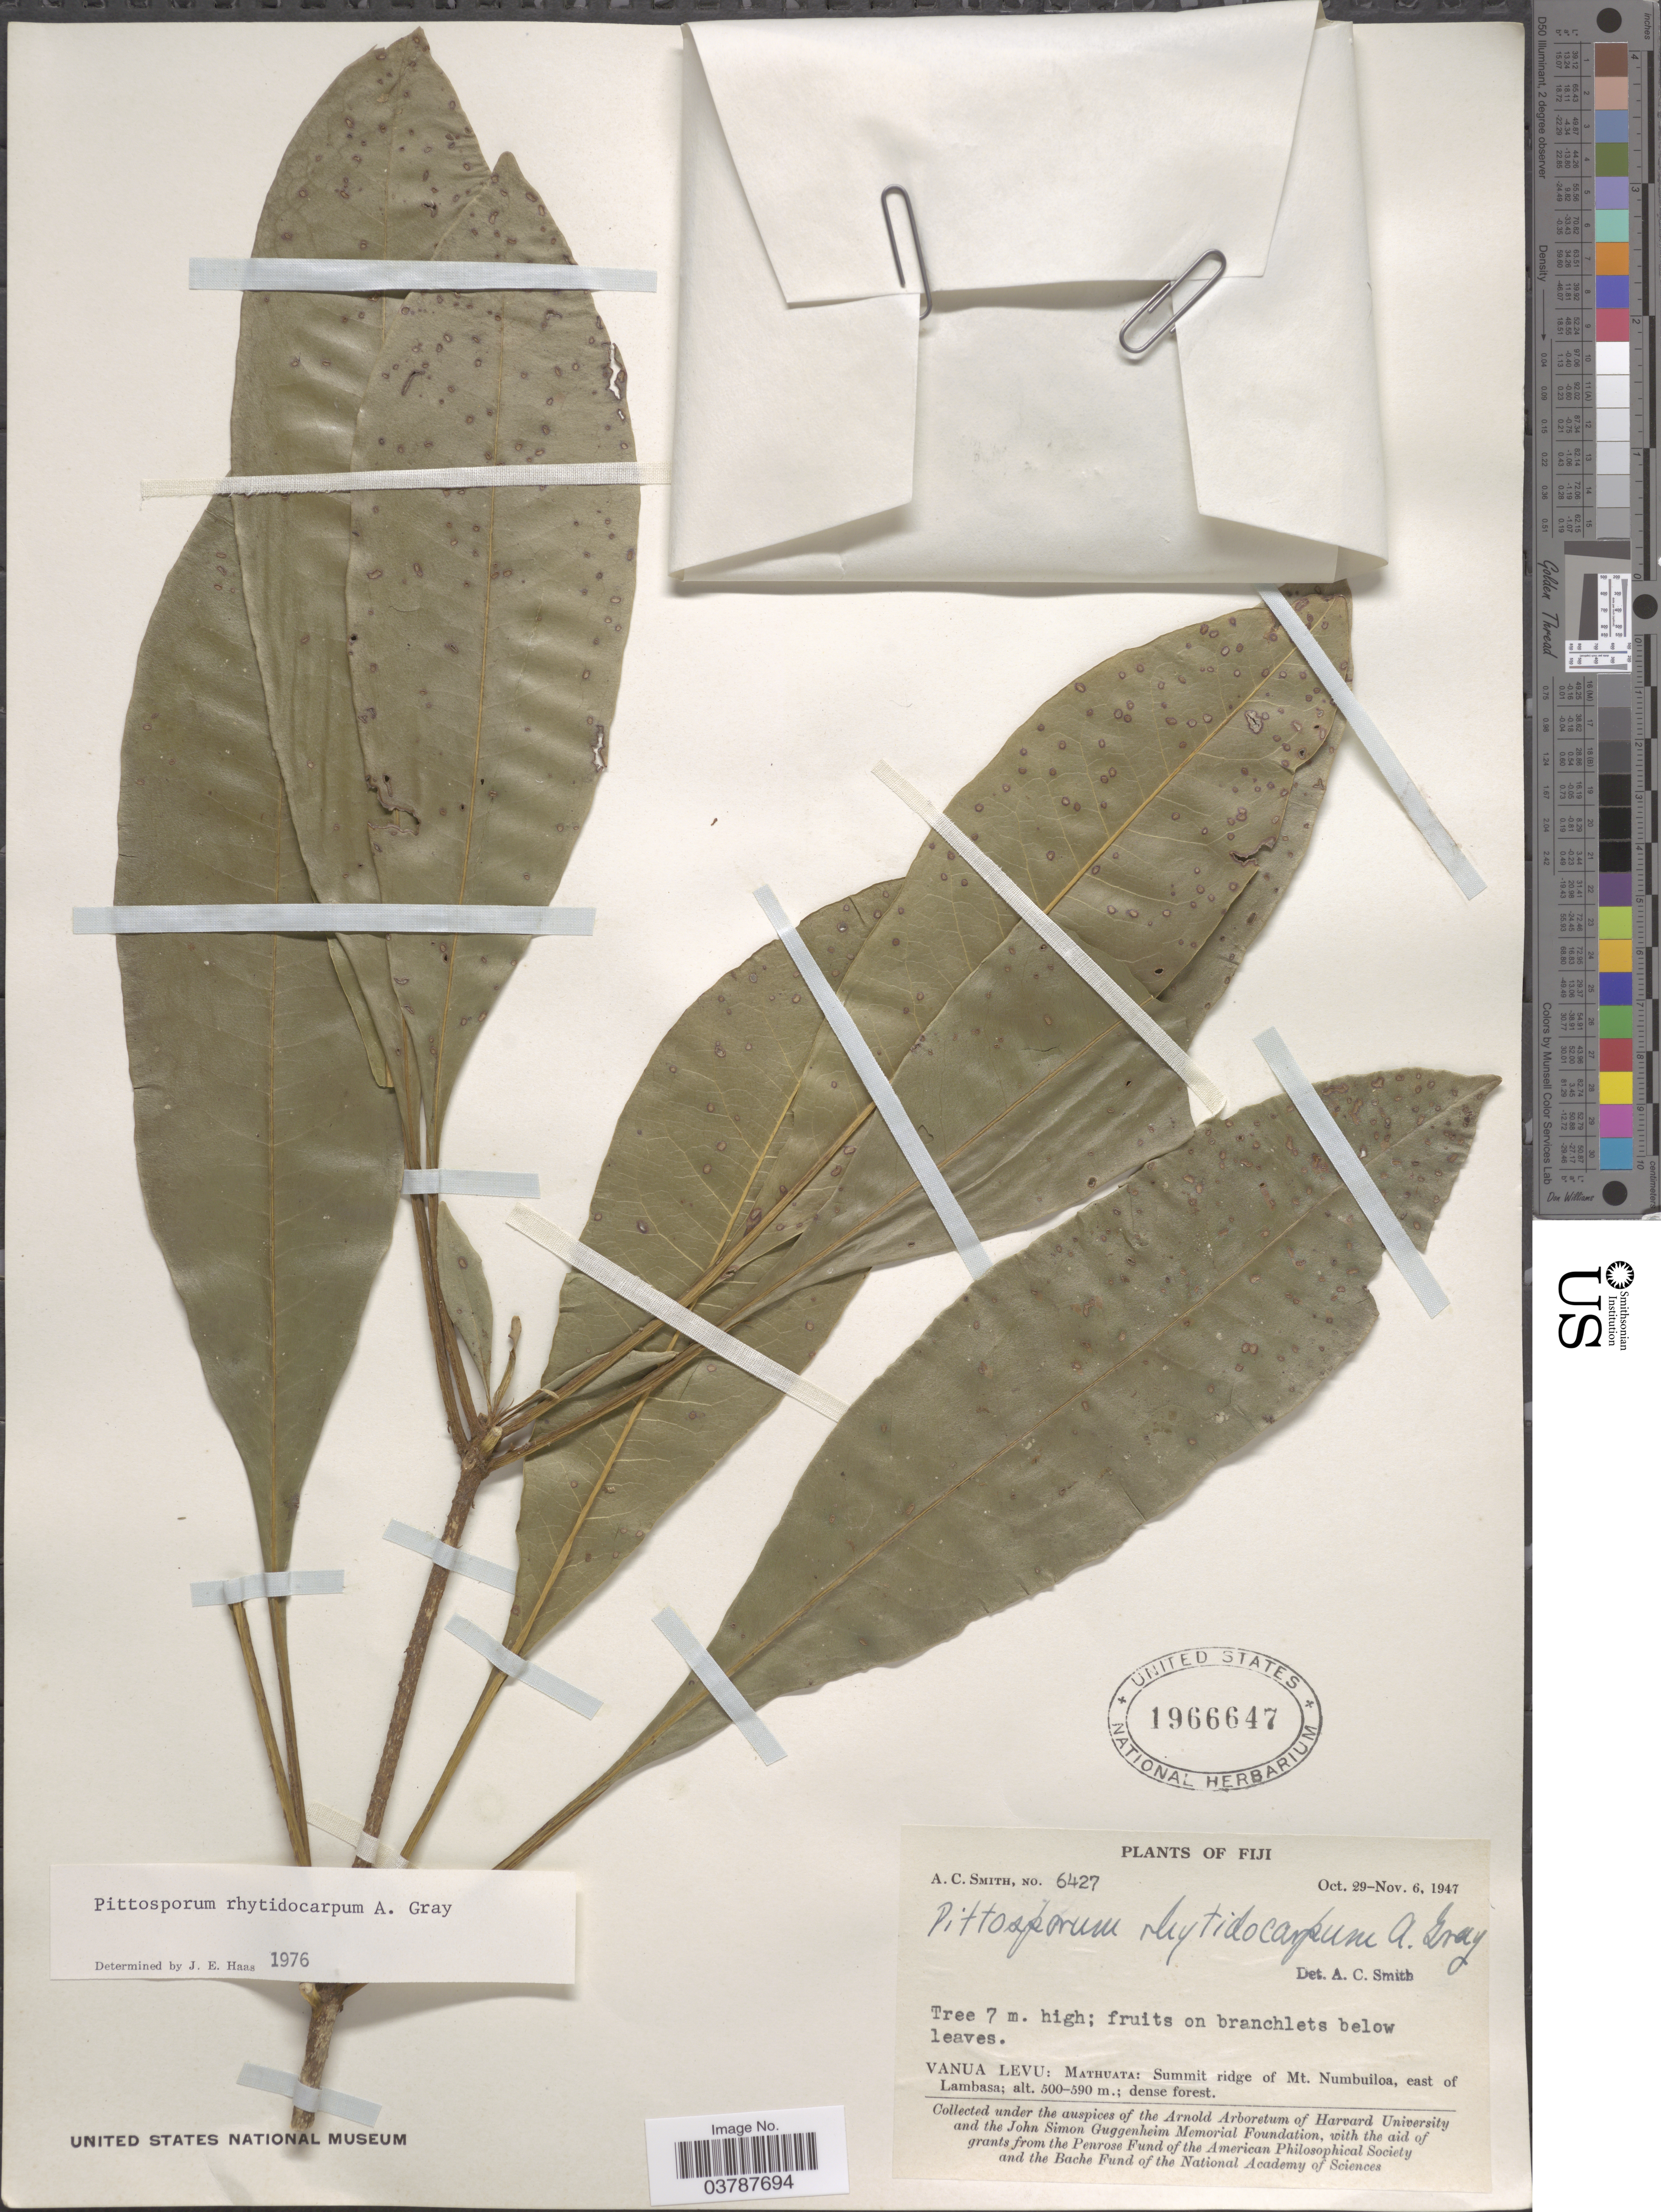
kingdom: Plantae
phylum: Tracheophyta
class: Magnoliopsida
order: Apiales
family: Pittosporaceae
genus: Pittosporum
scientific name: Pittosporum rhytidocarpum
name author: A. Gray in Wilkes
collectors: A. C. Smith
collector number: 6427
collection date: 1947-10-29/1947-11-06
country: Fiji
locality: Vanua Levu: Mathuata: Summit ridge of Mt. Numbuiloa, east of Lambasa.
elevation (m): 500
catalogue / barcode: US 1966647